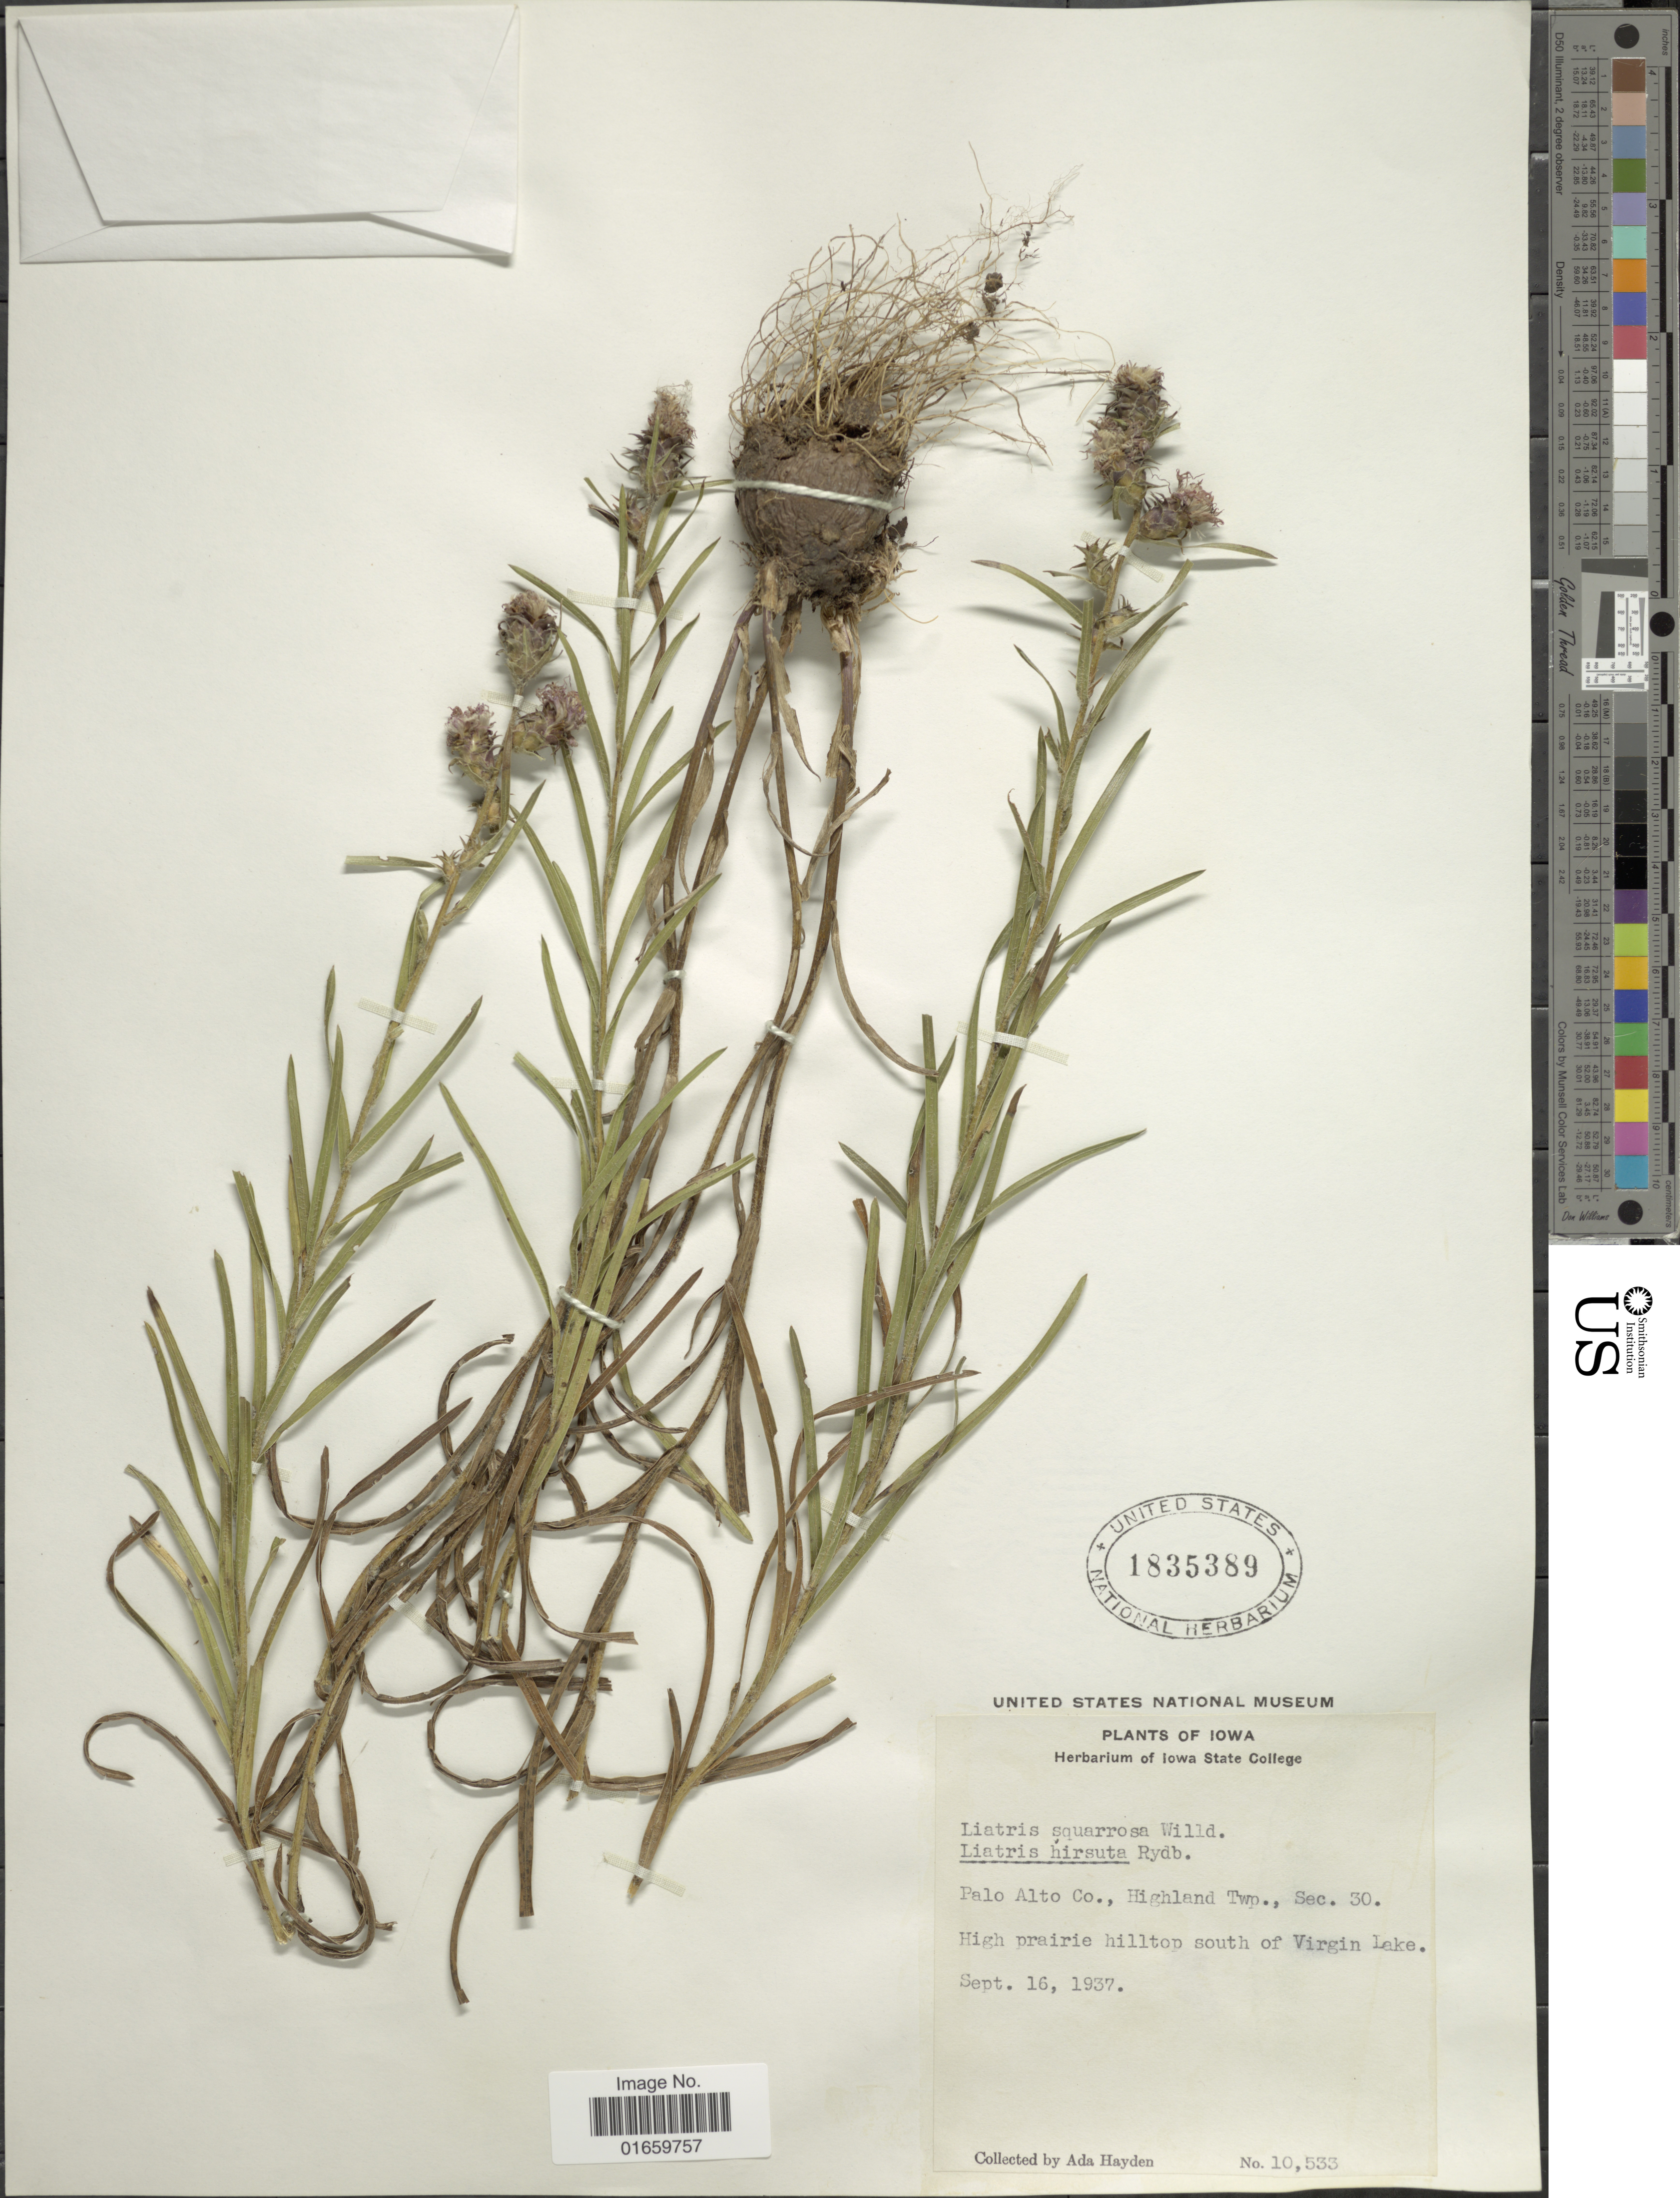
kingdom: Plantae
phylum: Tracheophyta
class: Magnoliopsida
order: Asterales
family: Asteraceae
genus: Liatris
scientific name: Liatris squarrosa var. hirsuta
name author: Rydb.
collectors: Ada Hayden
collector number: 10533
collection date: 1937-09-16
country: United States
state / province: Iowa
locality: Palto Alto Co., Highland Twp., Sec. 30, High prairie hilltop south of Virgin Lake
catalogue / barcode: US 1835389